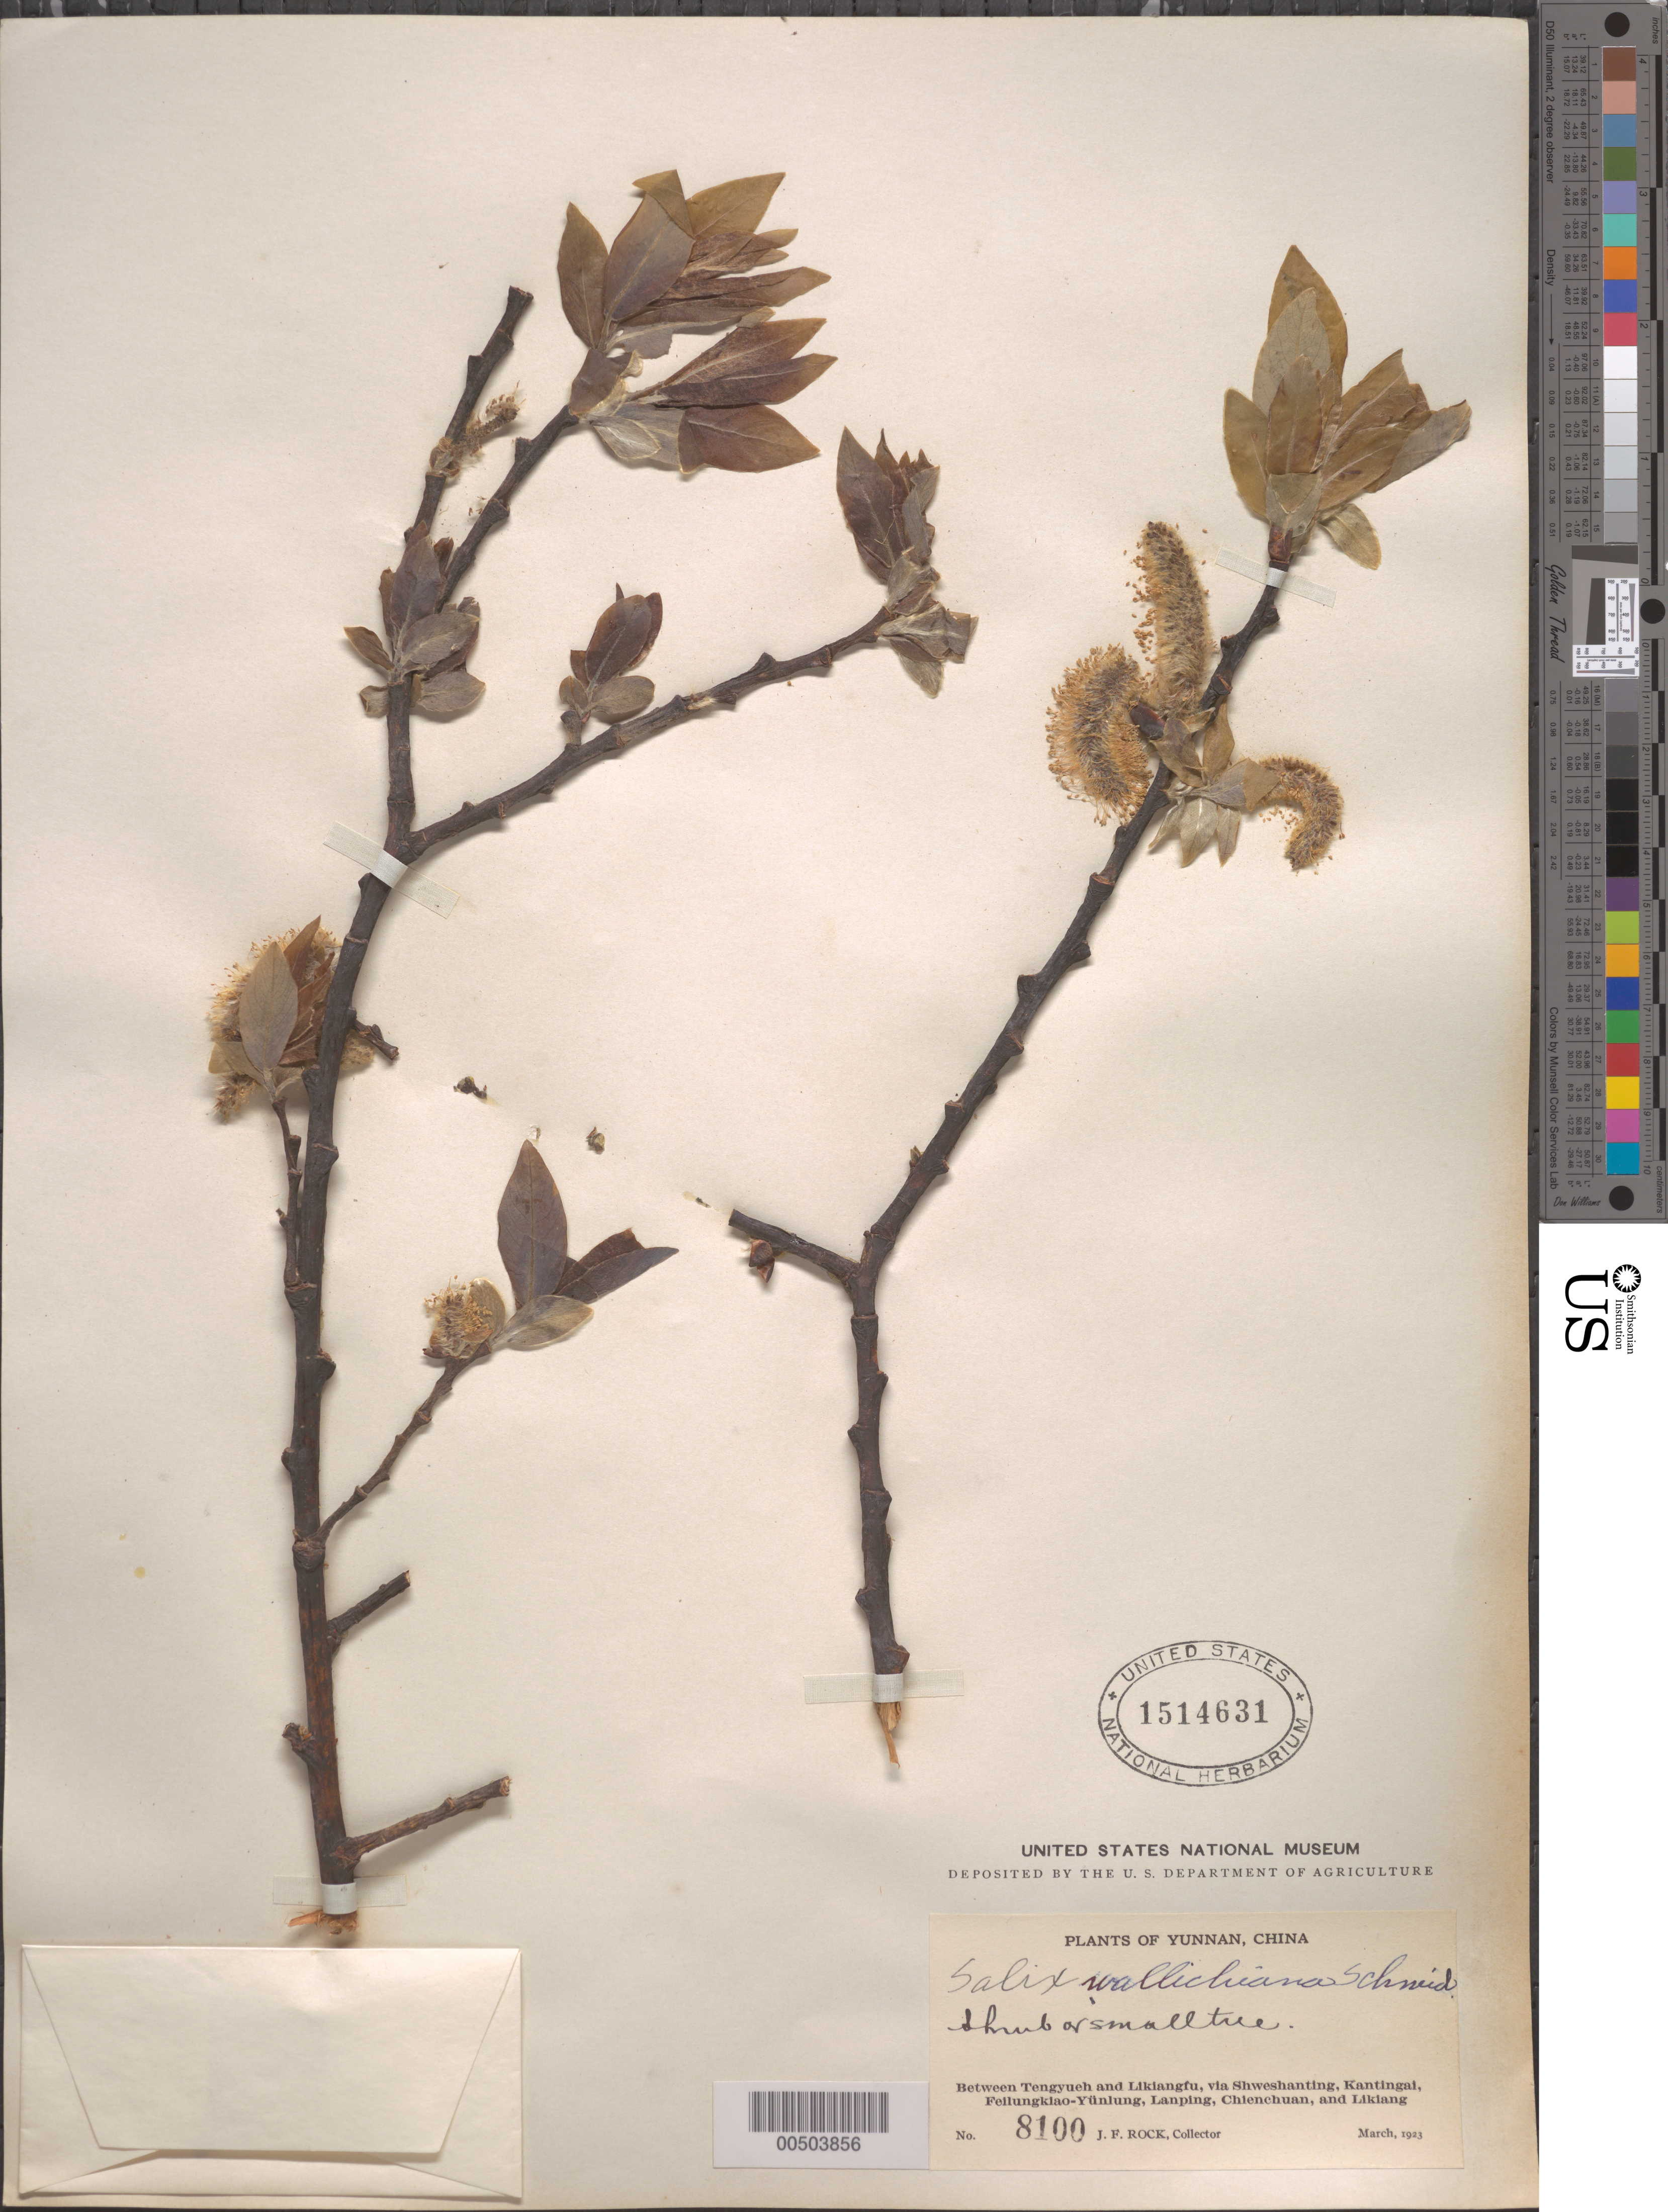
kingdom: Plantae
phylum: Tracheophyta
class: Magnoliopsida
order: Malpighiales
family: Salicaceae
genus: Salix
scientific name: Salix wallichiana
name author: Andersson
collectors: J. F. Rock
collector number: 8100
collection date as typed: Mar 1923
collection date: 1923-03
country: China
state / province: Yunnan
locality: Between Tengyueh and Likiangfu, via Shweshanting, Kantingai, Feilungkiao-Yunlung, Lanping, Chienchuan, and Likiang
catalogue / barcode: US 1514631